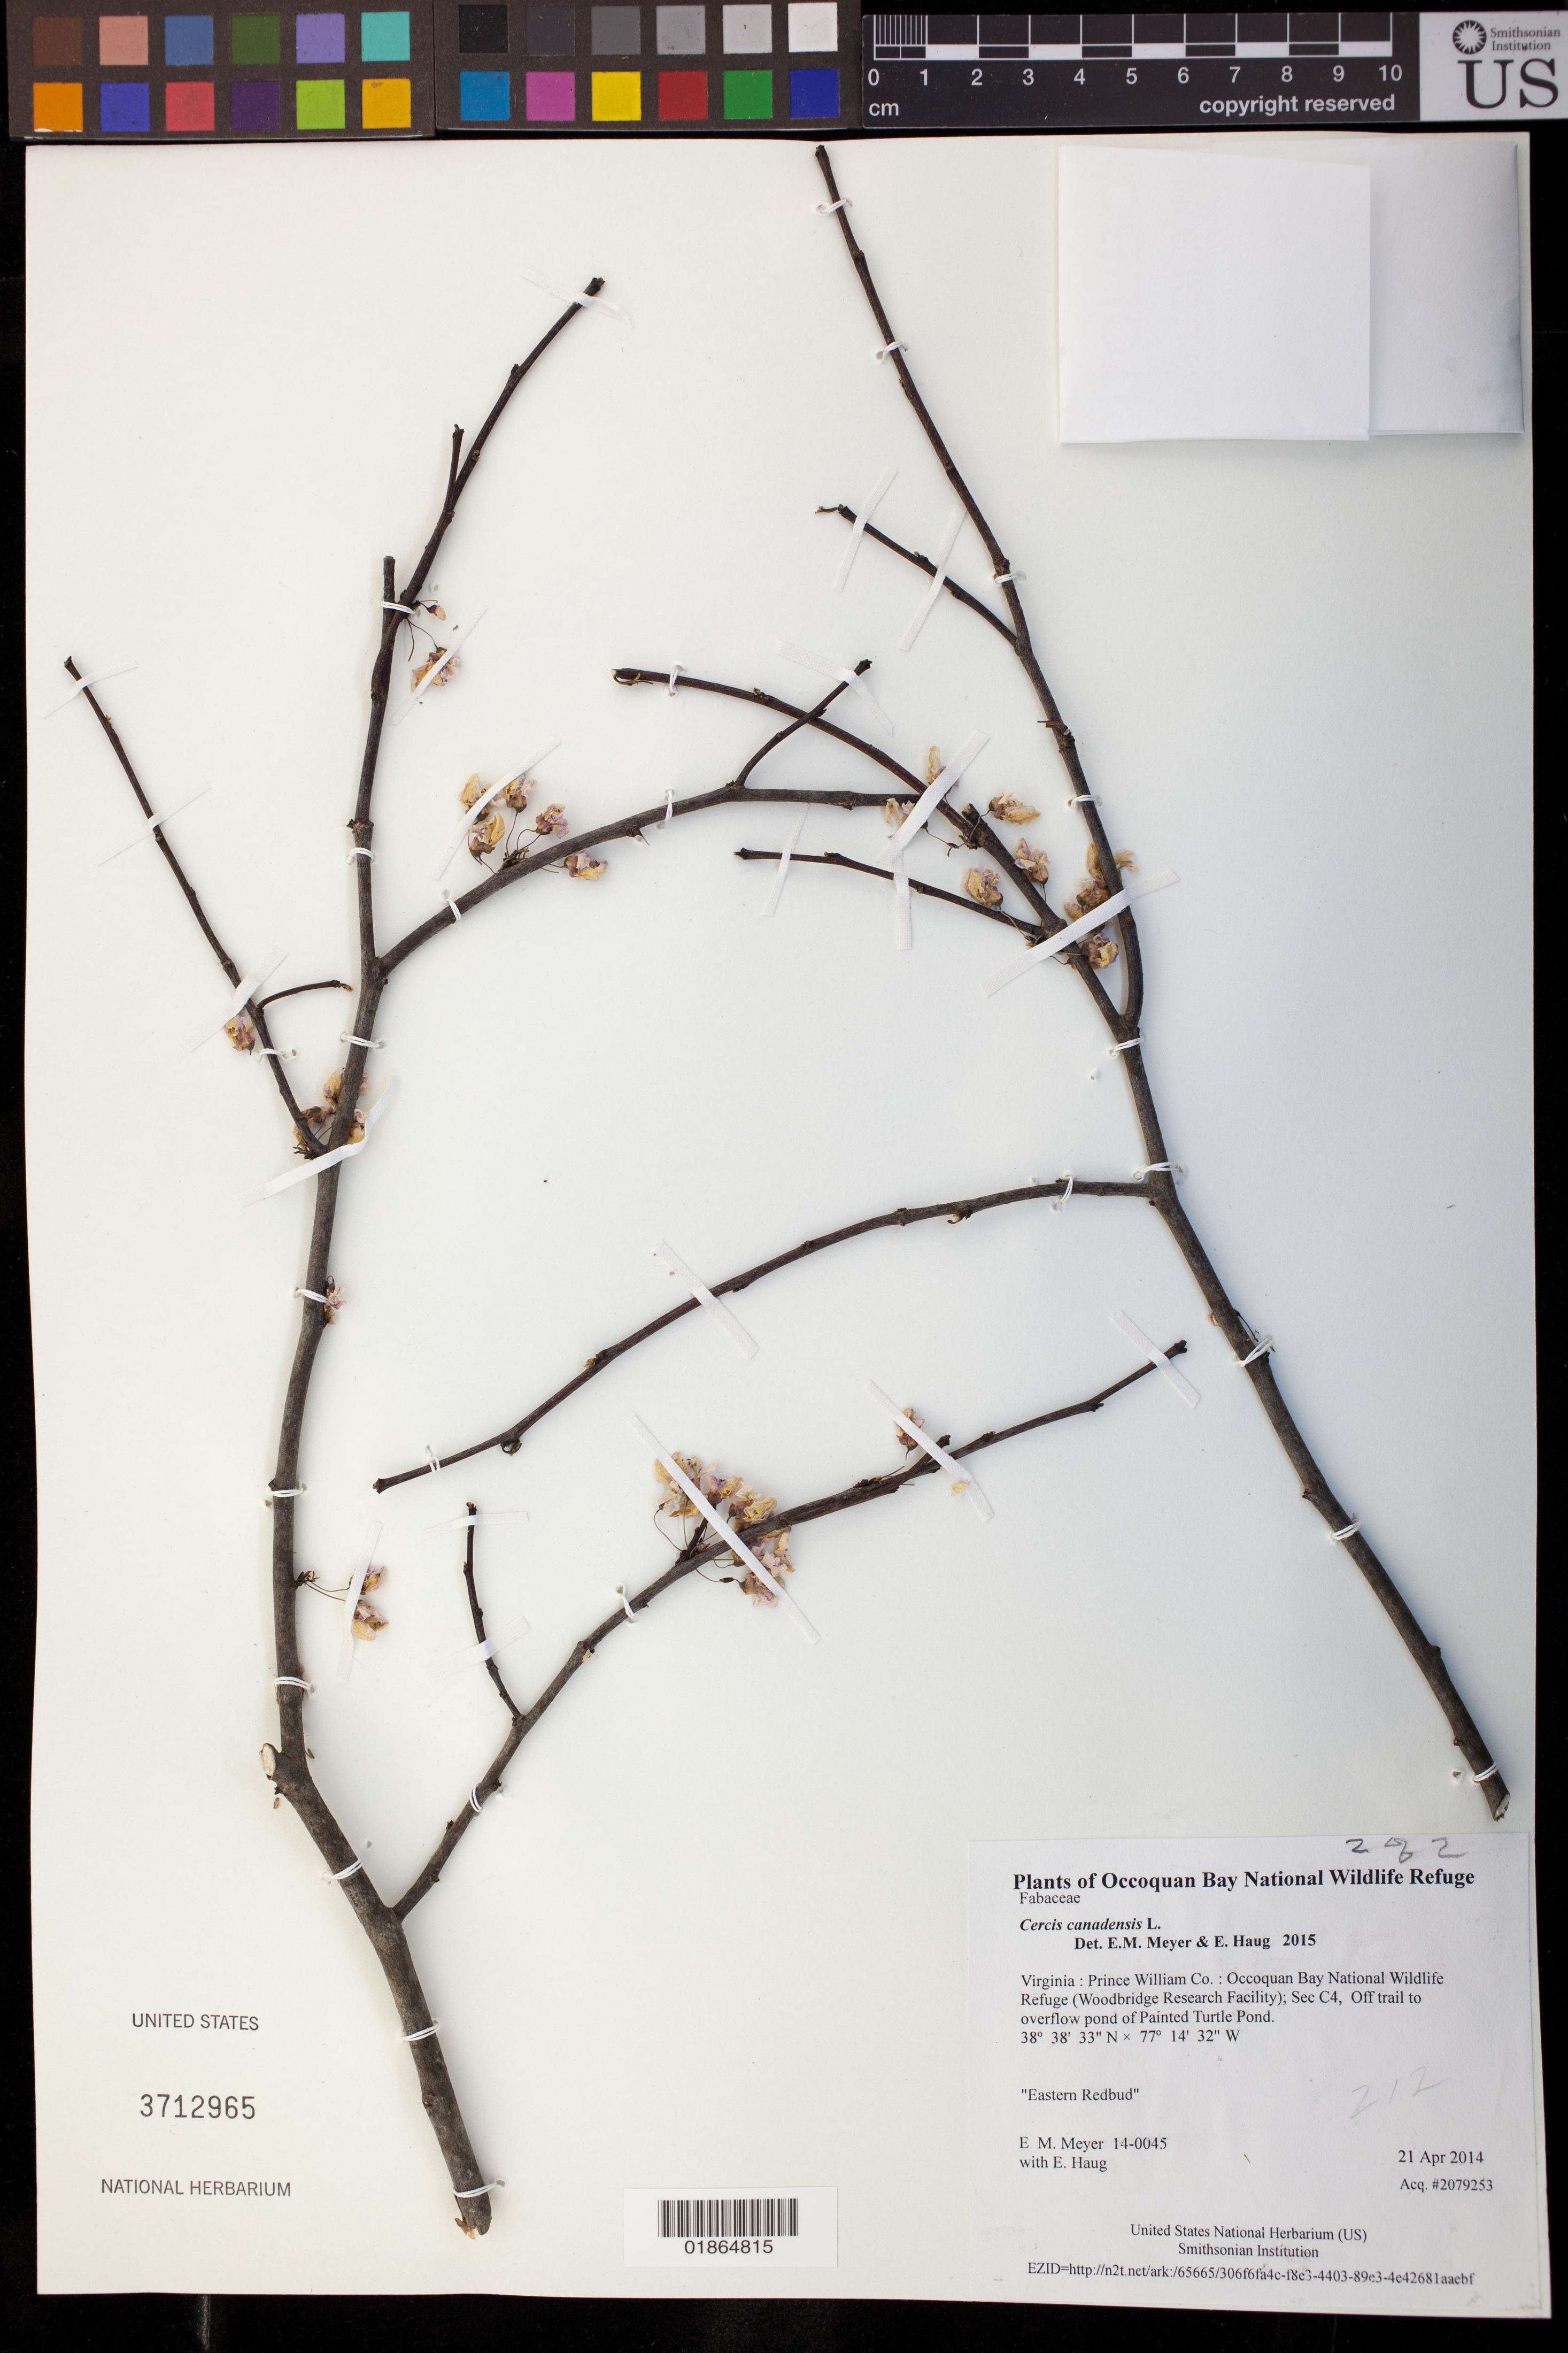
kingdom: Plantae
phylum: Tracheophyta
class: Magnoliopsida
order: Fabales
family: Fabaceae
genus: Cercis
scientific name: Cercis canadensis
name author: L.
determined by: Meyer, E. M.; Haug, E.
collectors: E. M. Meyer & E. Haug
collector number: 14-0045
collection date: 2014-04-21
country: United States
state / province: Virginia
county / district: Prince William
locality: Occoquan Bay National Wildlife Refuge (Woodbridge Research Facility); Sec C4, Off trail to overflow pond of Painted Turtle Pond.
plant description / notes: Eastern Redbud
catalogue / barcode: US 3712965